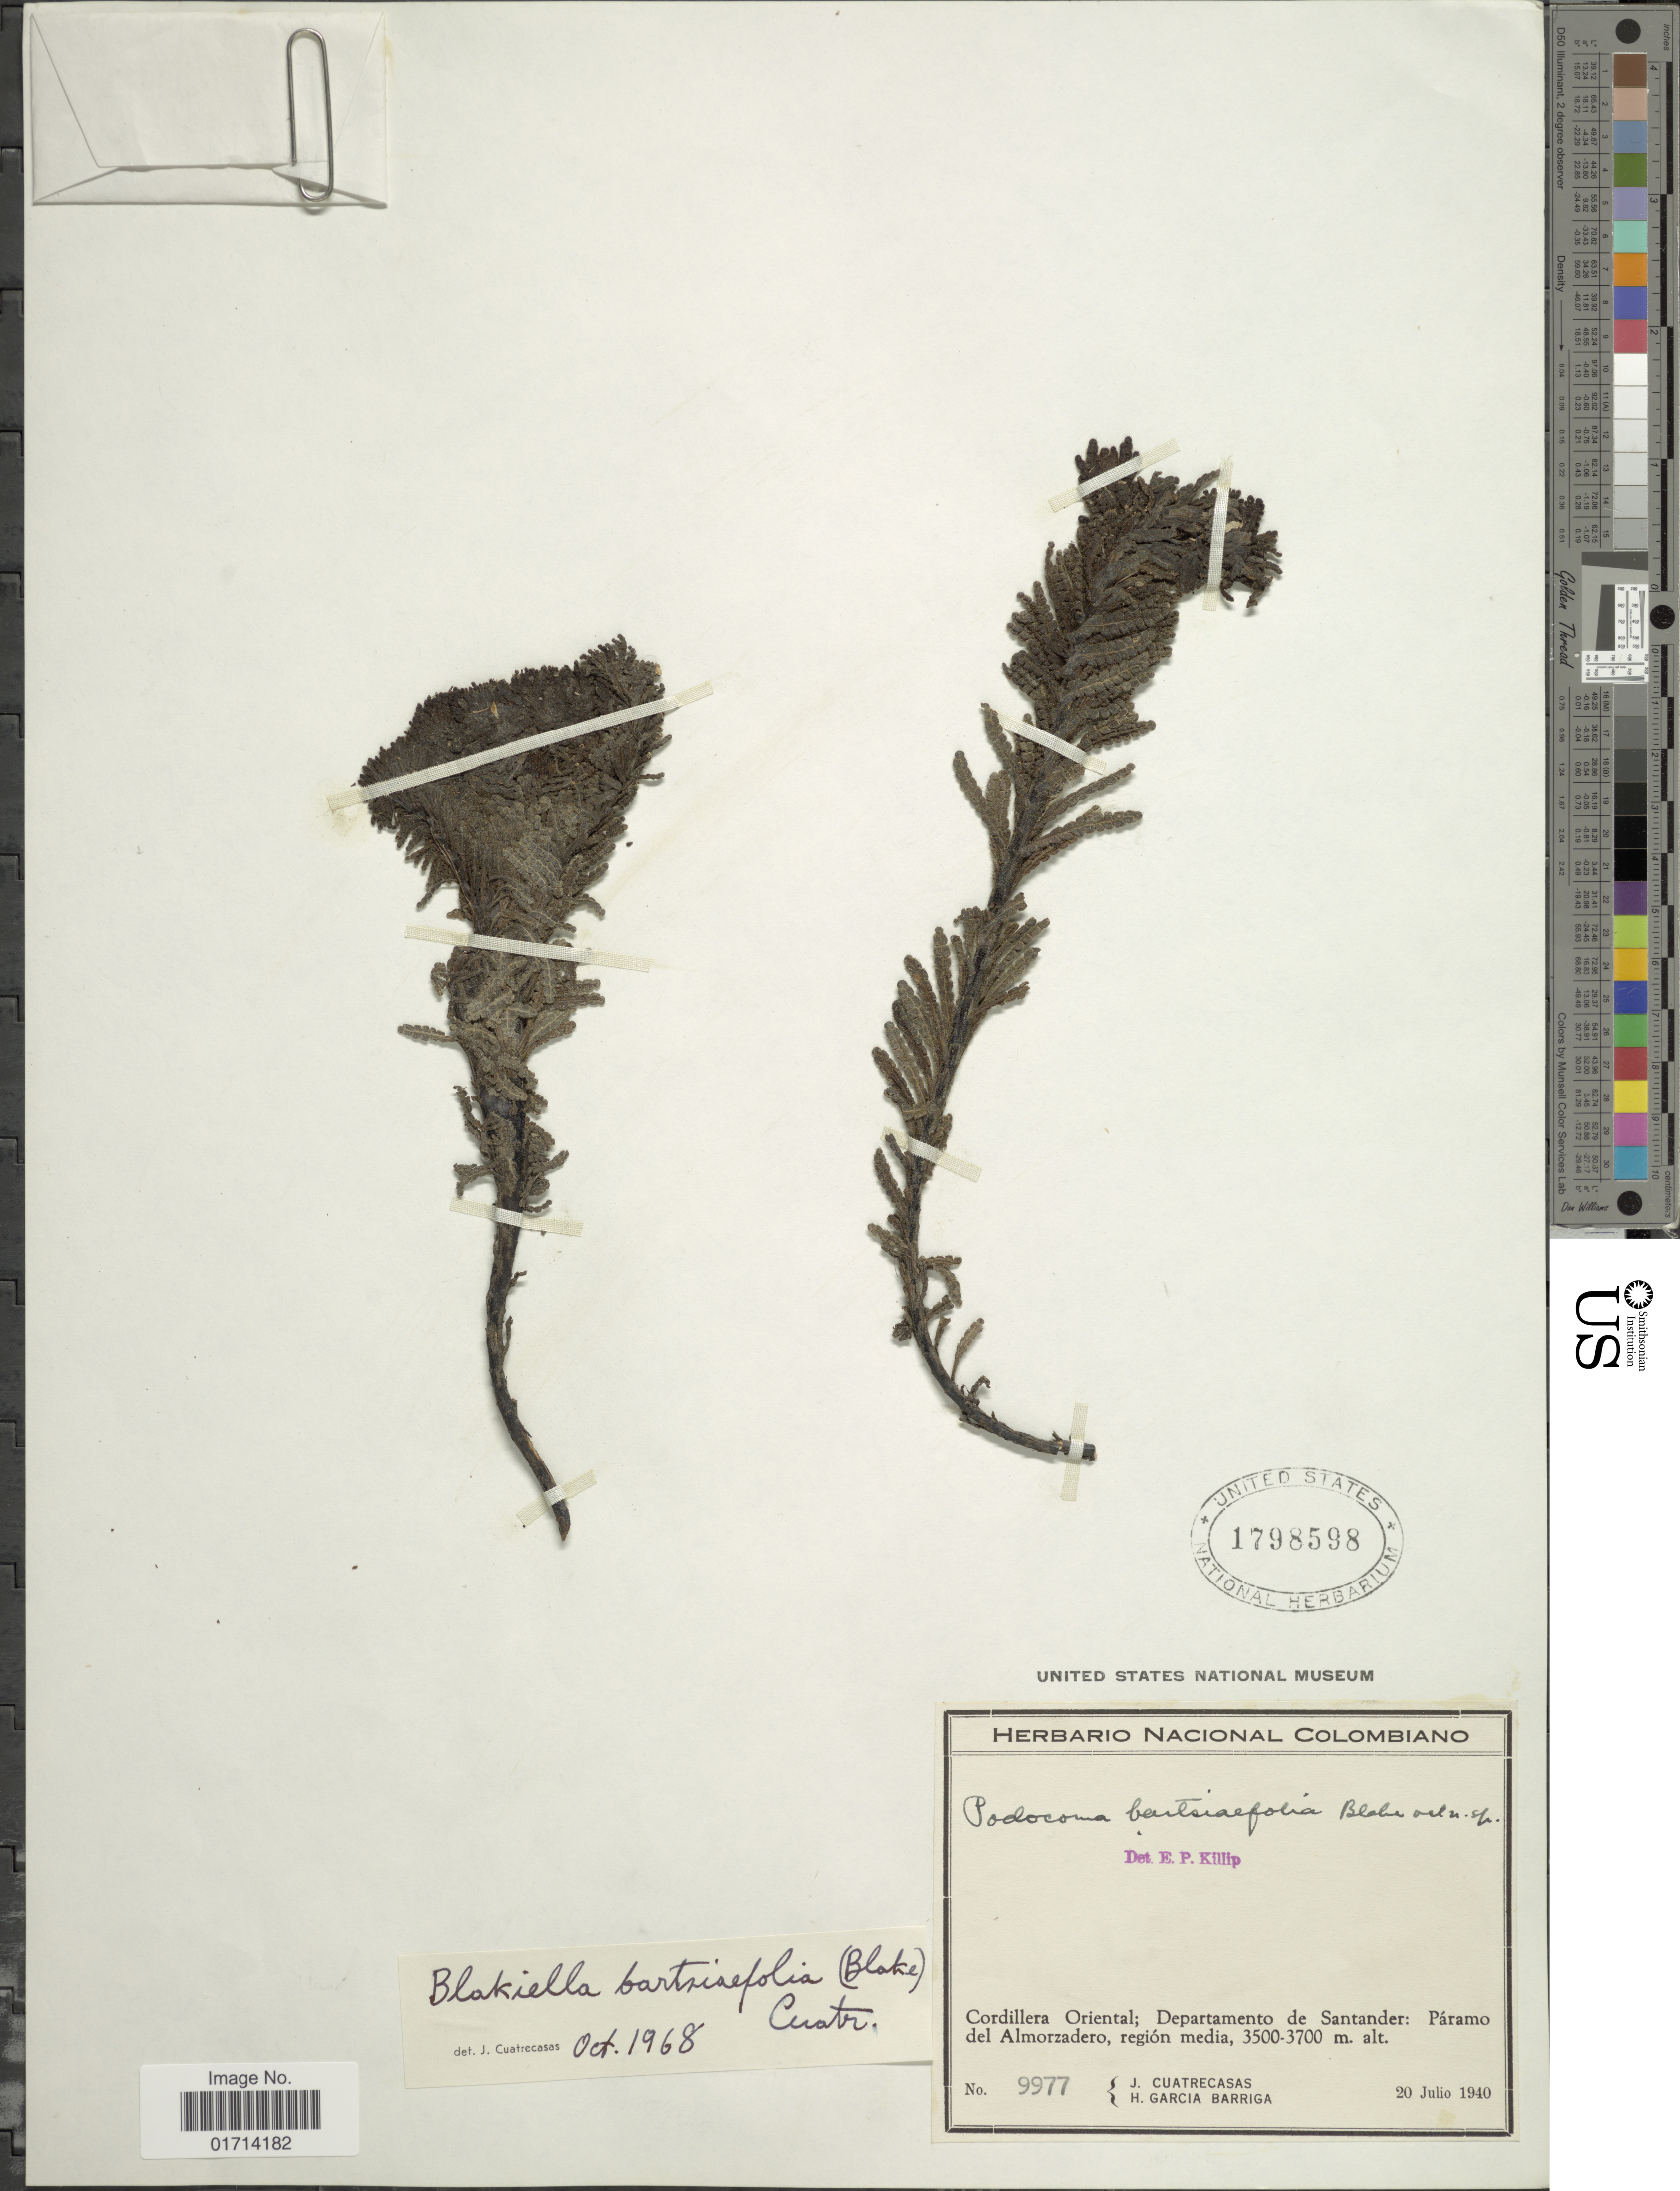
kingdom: Plantae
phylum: Tracheophyta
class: Magnoliopsida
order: Asterales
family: Asteraceae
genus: Blakiella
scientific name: Blakiella bartsiifolia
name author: (S.F. Blake) Cuatrec.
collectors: J. Cuatrecasas & H. García Barriga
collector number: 9977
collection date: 1940-07-20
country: Colombia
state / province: Santander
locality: Cordillera Oriental: Departamento de Santander: Paramo del Almorzadero, region media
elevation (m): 3500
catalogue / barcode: US 1798598